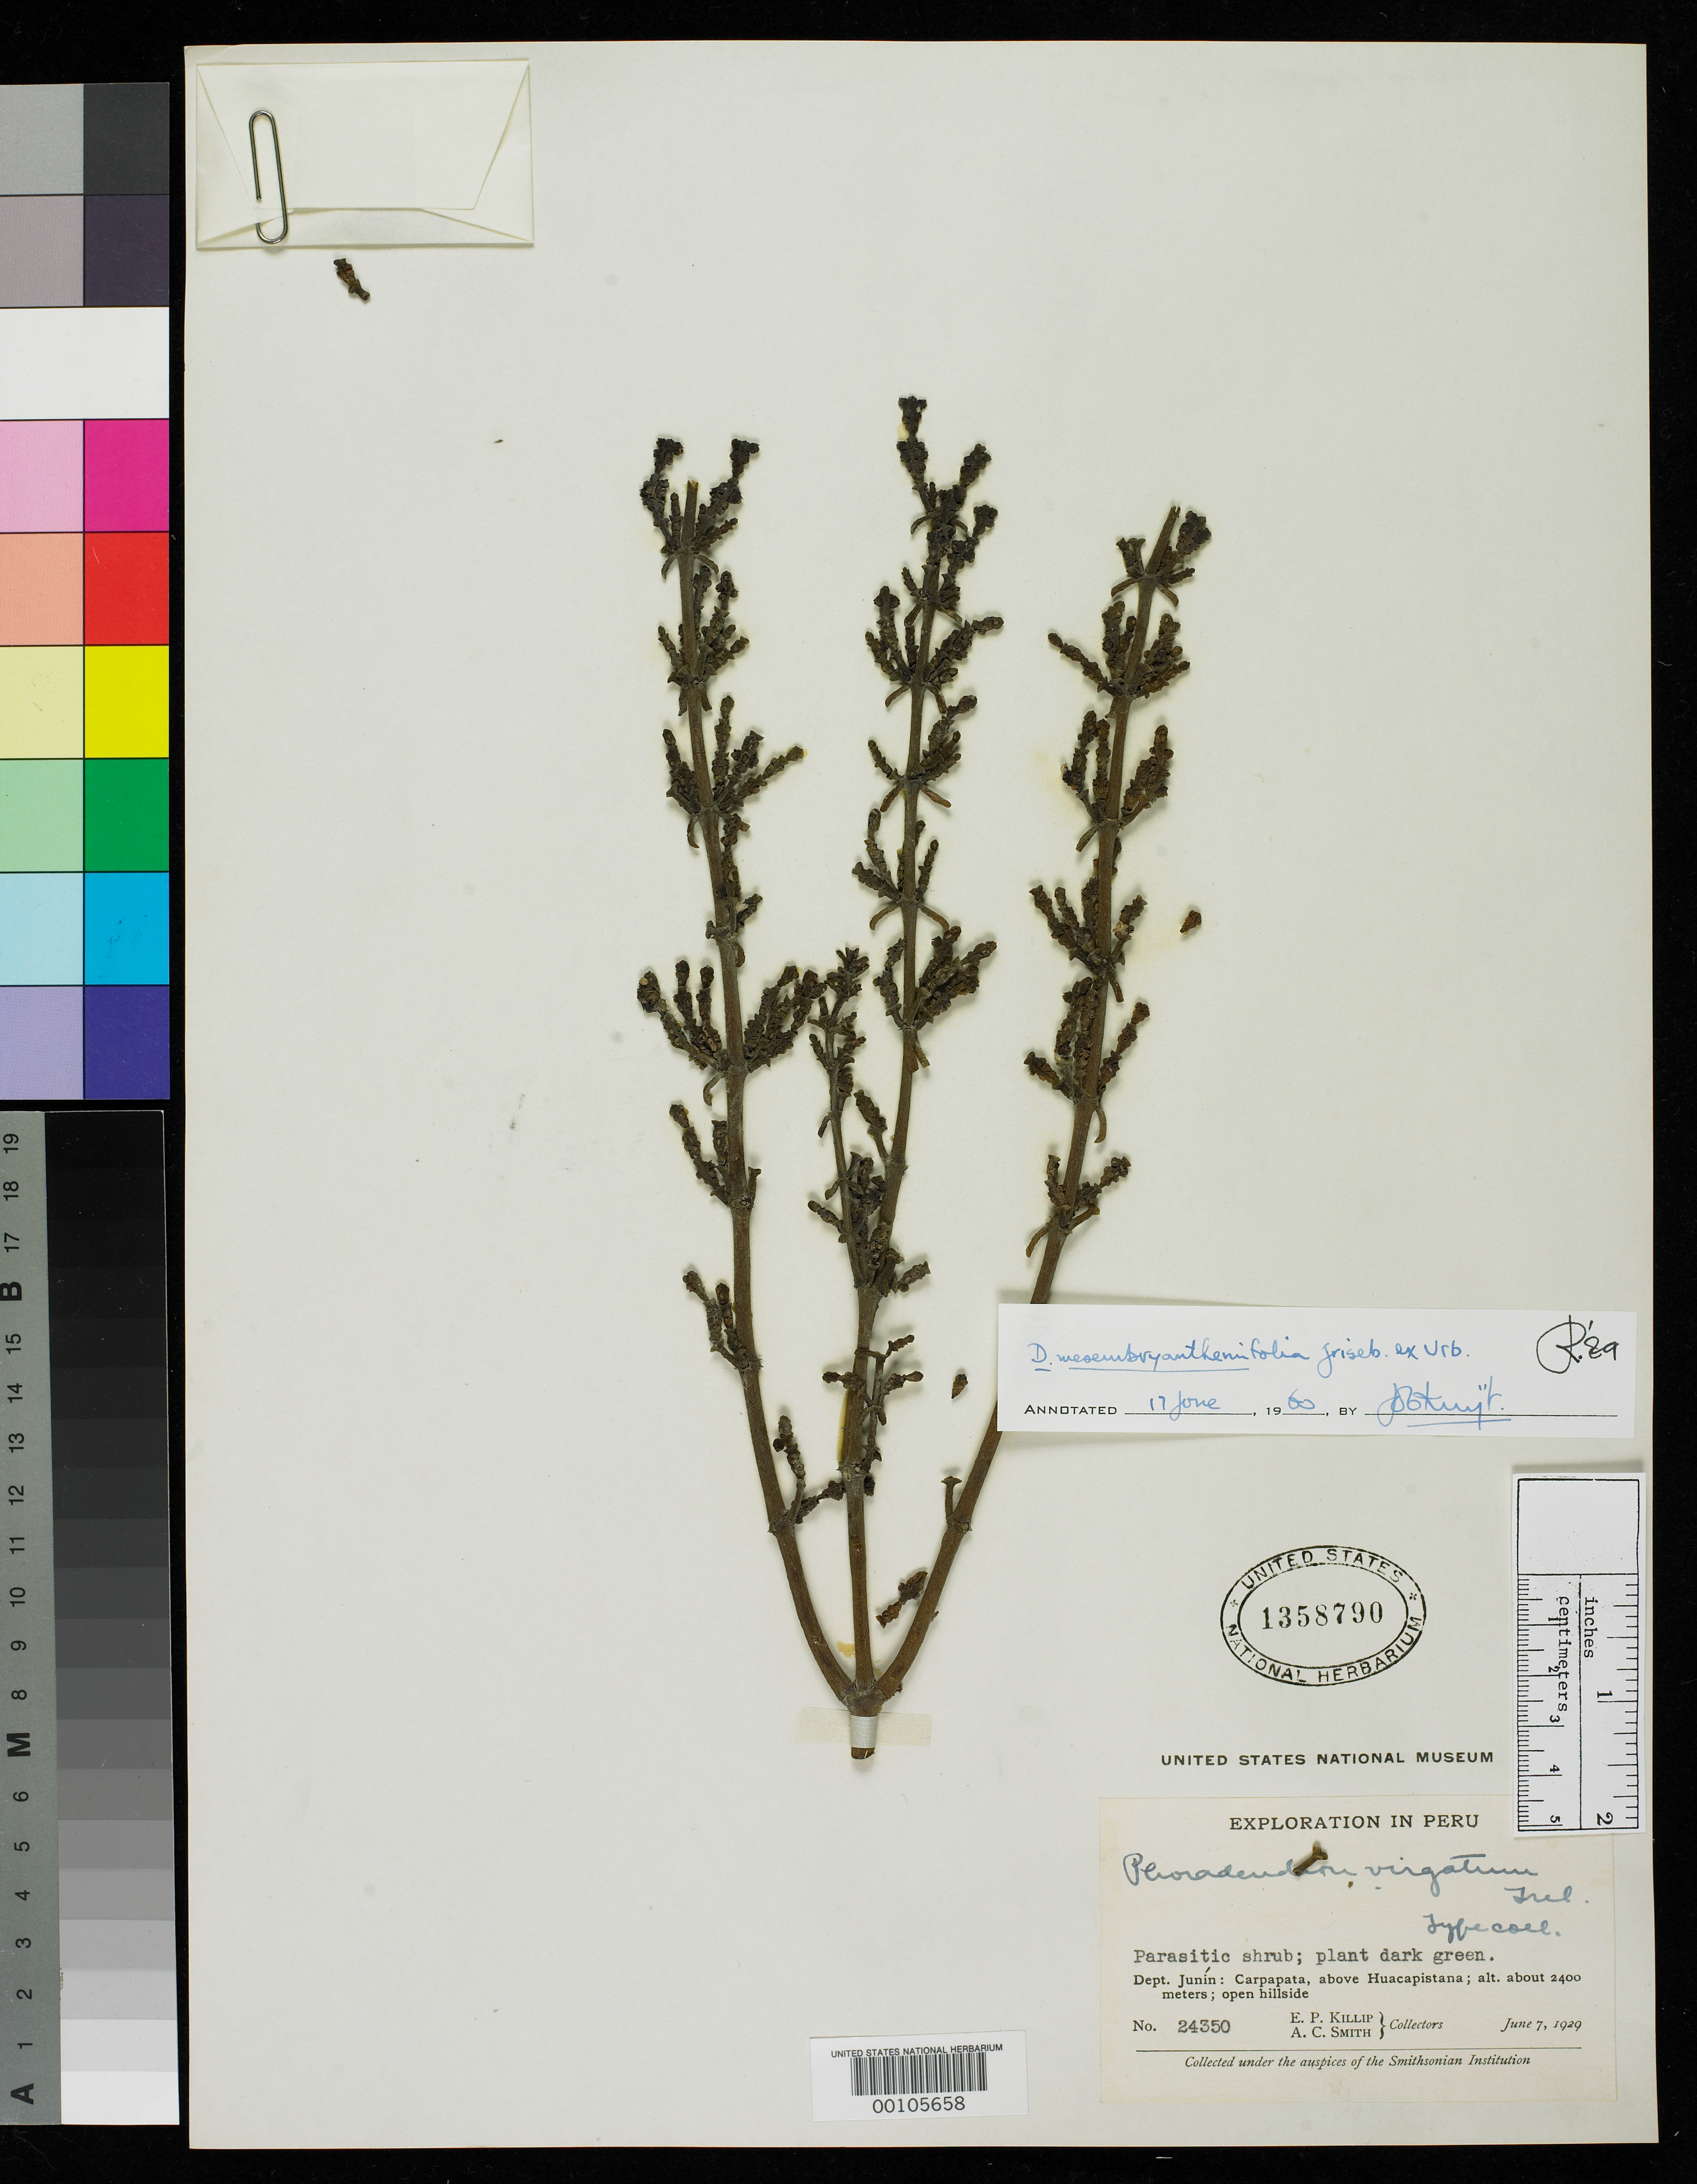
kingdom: Plantae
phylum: Tracheophyta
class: Magnoliopsida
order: Santalales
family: Viscaceae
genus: Phoradendron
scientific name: Phoradendron virgatum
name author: Trel. ex J.F. Macbr.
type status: Isotype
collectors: E. P. Killip & A. C. Smith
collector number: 24350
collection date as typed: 07 Jun 1929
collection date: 1929-06-07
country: Peru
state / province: Junín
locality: Carpapata, above Huacapistana.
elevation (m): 2400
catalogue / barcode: US 1358790